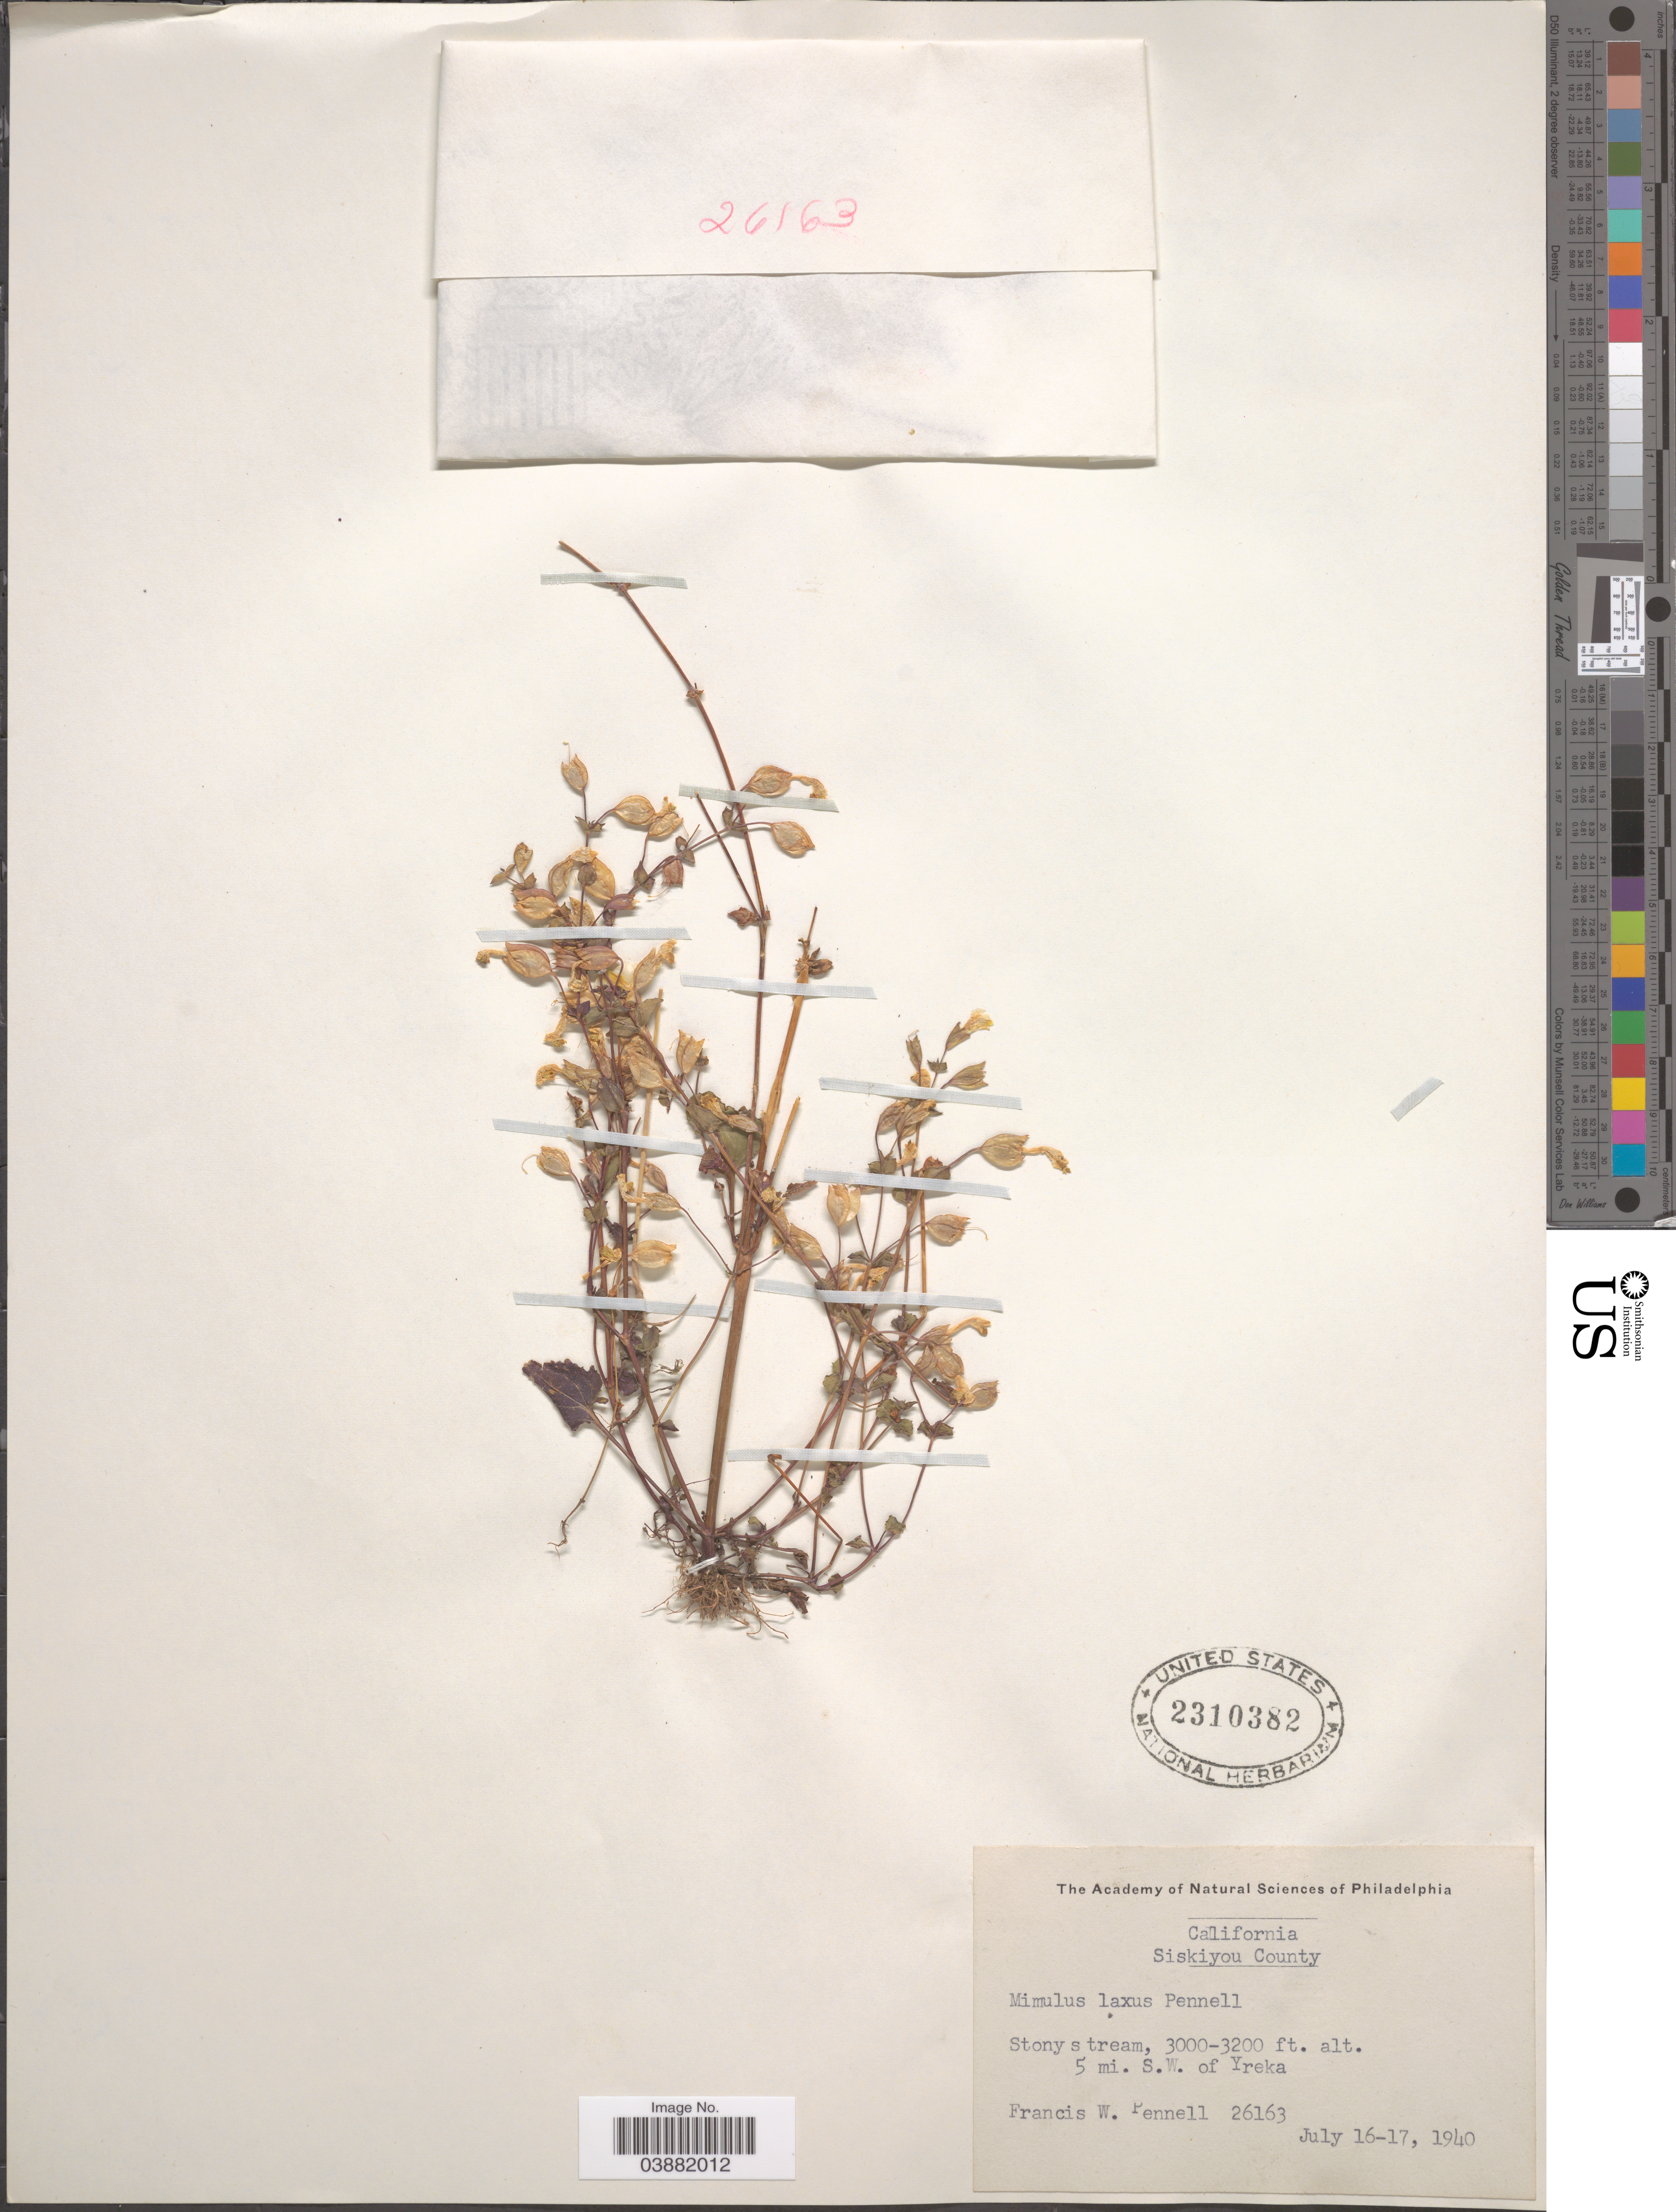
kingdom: Plantae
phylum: Tracheophyta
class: Magnoliopsida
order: Lamiales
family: Phrymaceae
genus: Mimulus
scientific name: Mimulus laxus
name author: Pennell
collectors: F. W. Pennell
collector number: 26163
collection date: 1940-07-16/1940-07-17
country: United States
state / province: California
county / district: Siskiyou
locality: Siskiyou County. 5 mi. S. W. of Yreka.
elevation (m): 914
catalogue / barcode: US 2310382